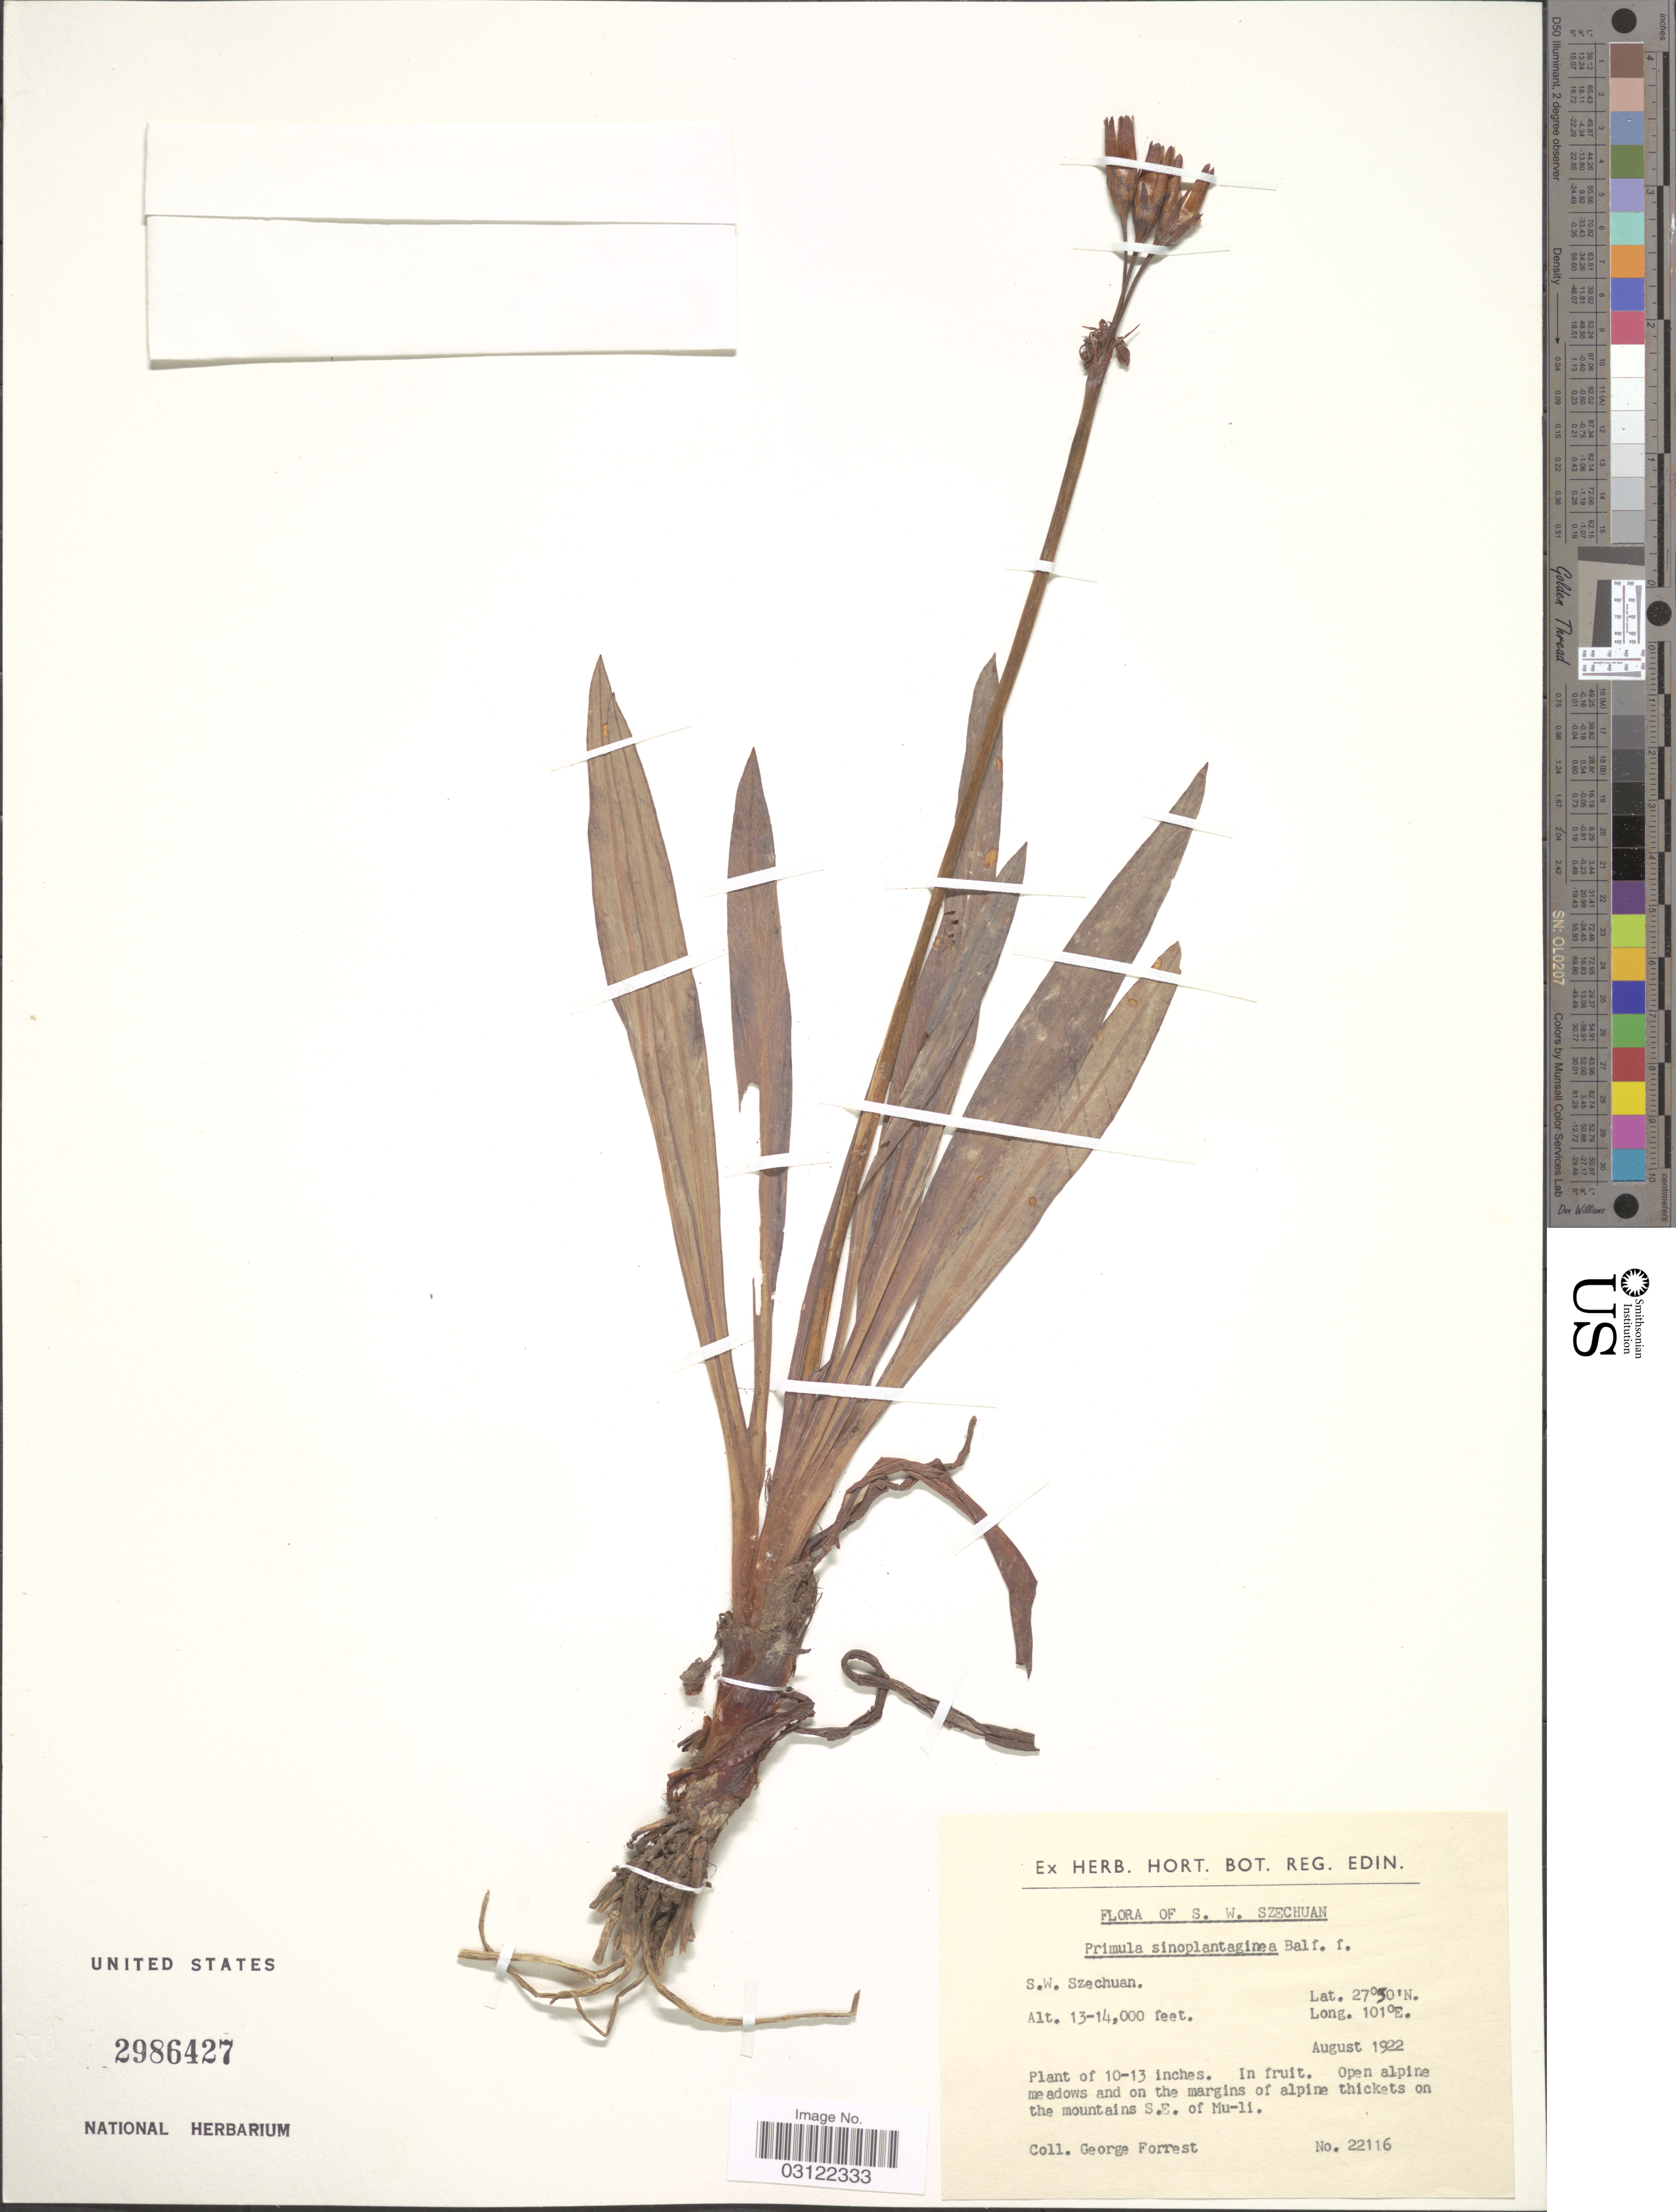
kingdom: Plantae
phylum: Tracheophyta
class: Magnoliopsida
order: Ericales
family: Primulaceae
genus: Primula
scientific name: Primula sinoplantaginea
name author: Balf. f.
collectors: G. Forrest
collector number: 22116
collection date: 1922-08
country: China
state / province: Sichuan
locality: S. W. Szechuan. On the mountains of S. E. of Mu-li.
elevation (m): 3962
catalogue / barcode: US 2986427